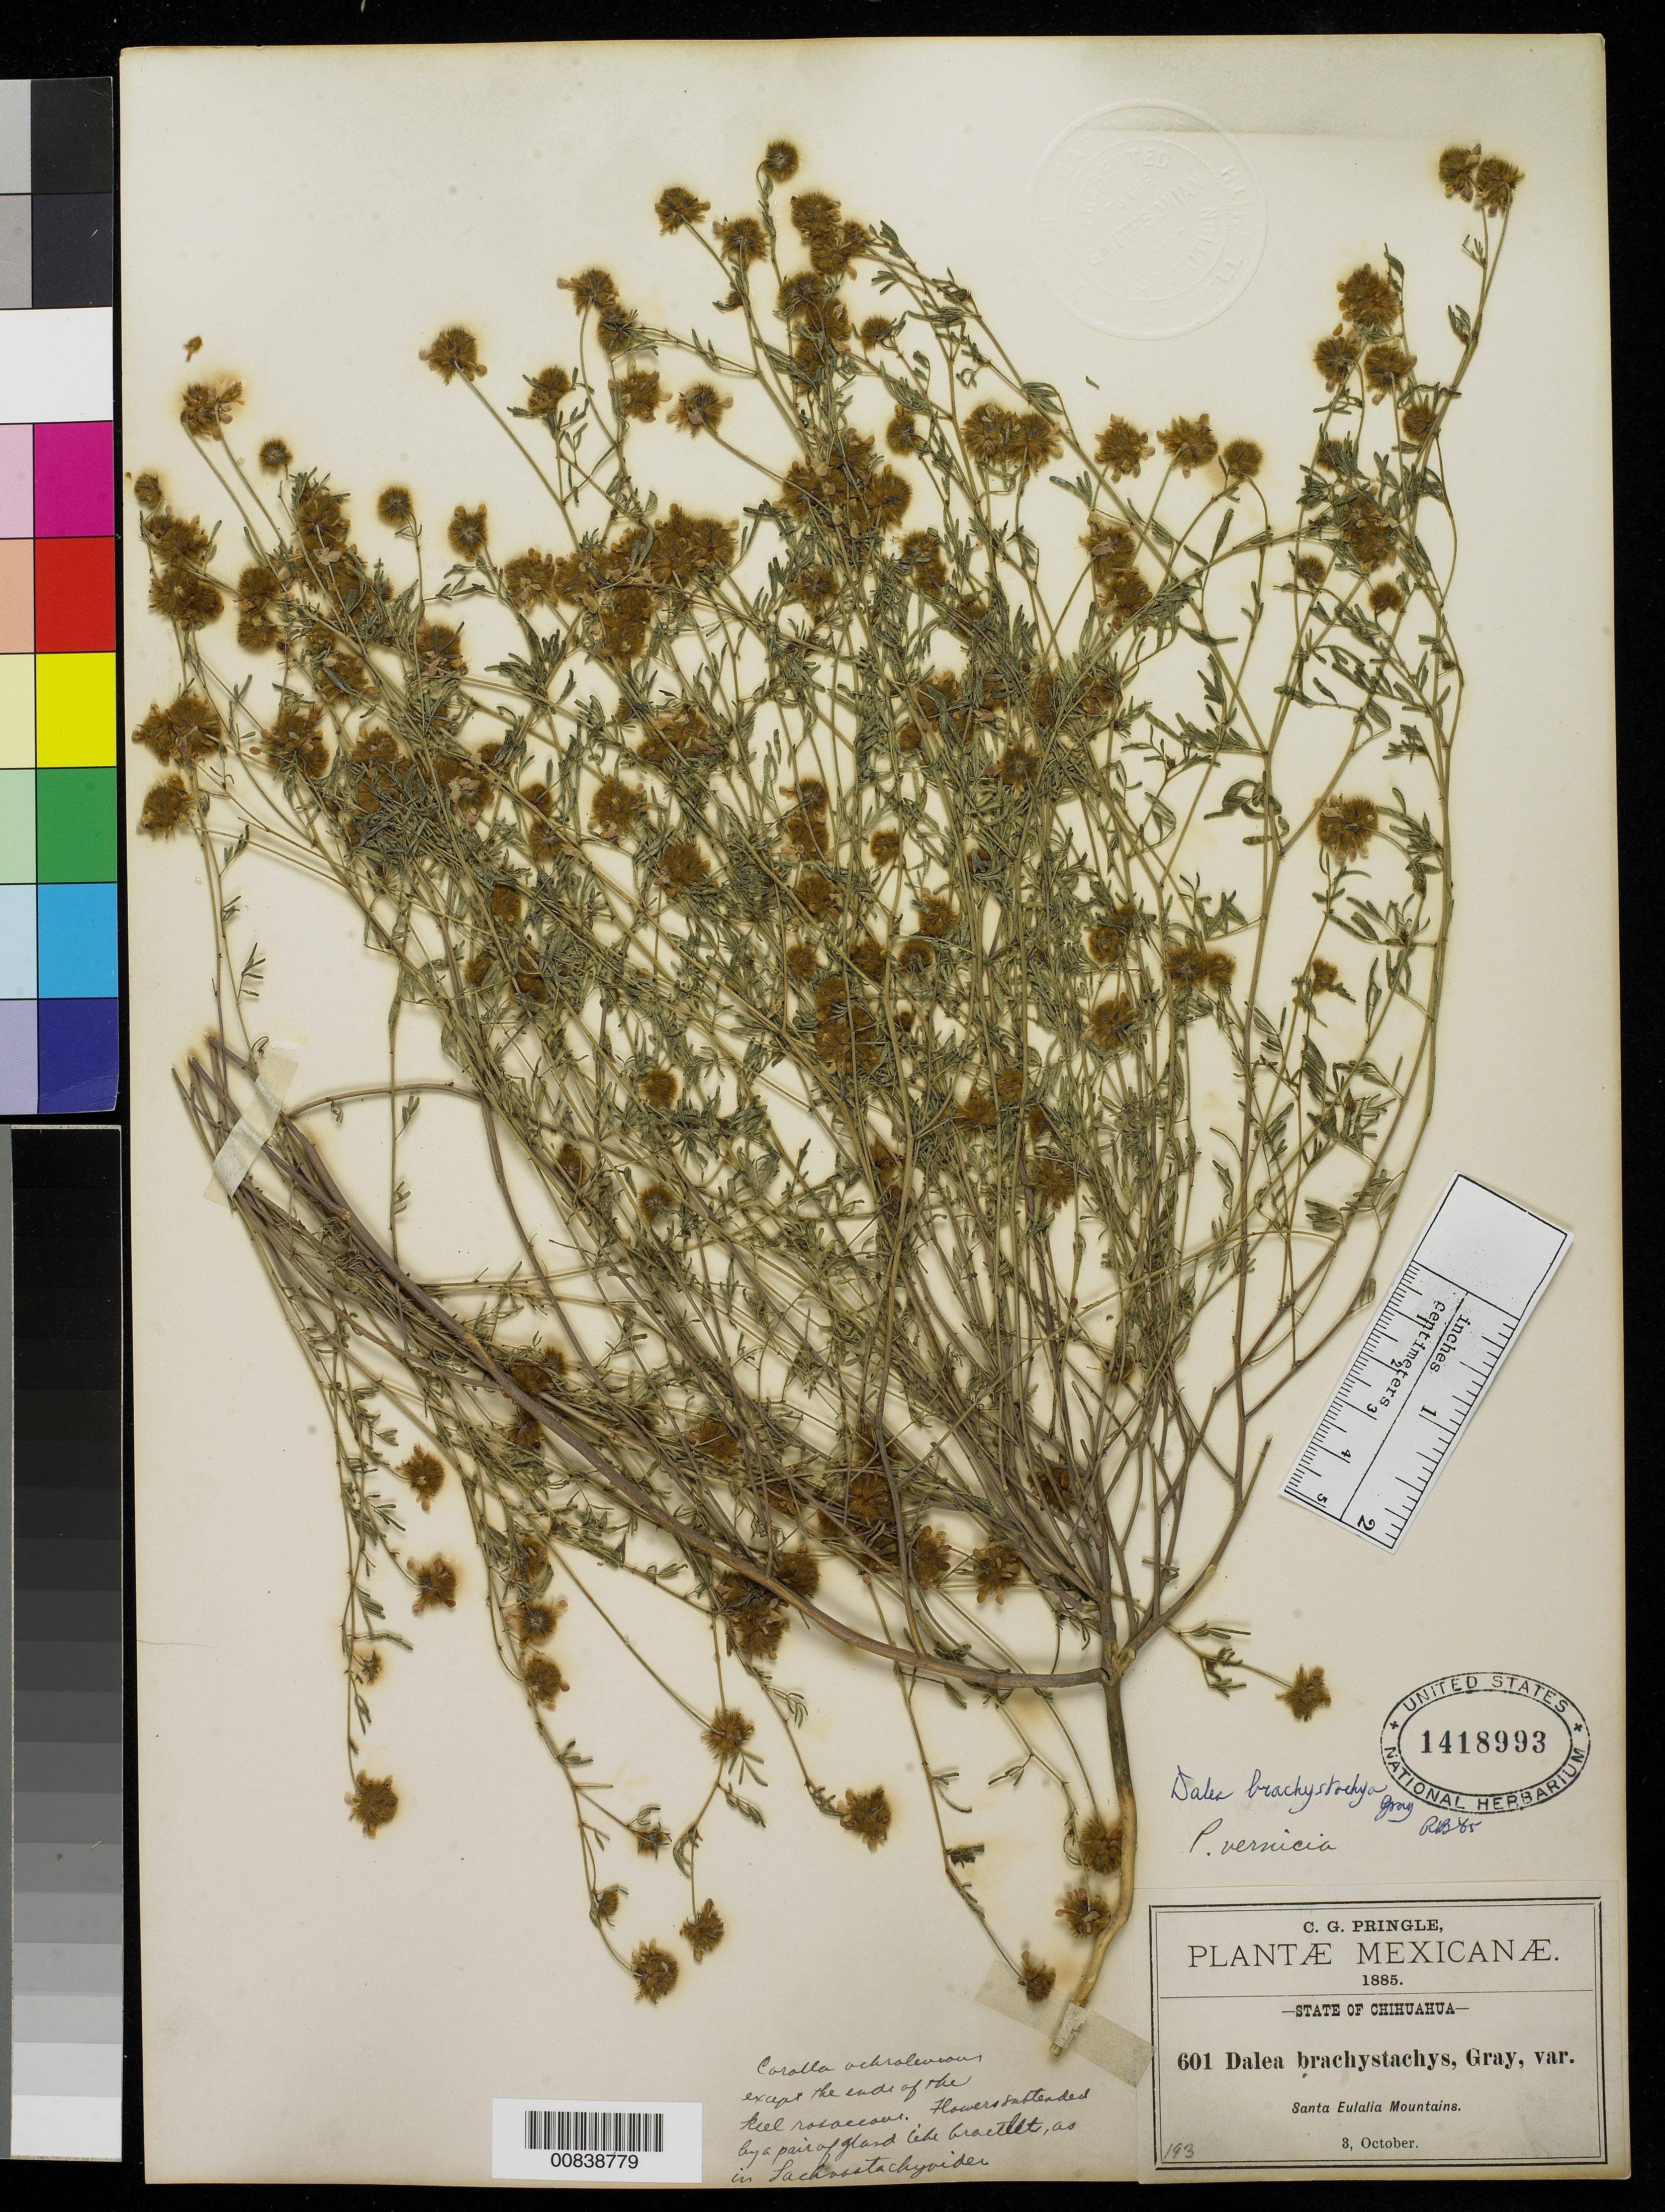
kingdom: Plantae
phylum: Tracheophyta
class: Magnoliopsida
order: Fabales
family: Fabaceae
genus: Dalea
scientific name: Dalea brachystachys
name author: A. Gray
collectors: C. G. Pringle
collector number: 601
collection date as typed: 03 Oct 1885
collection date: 1885-10-03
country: Mexico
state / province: Chihuahua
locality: Santa Eulalia Mountains, Chihuahua.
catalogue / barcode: US 1418993